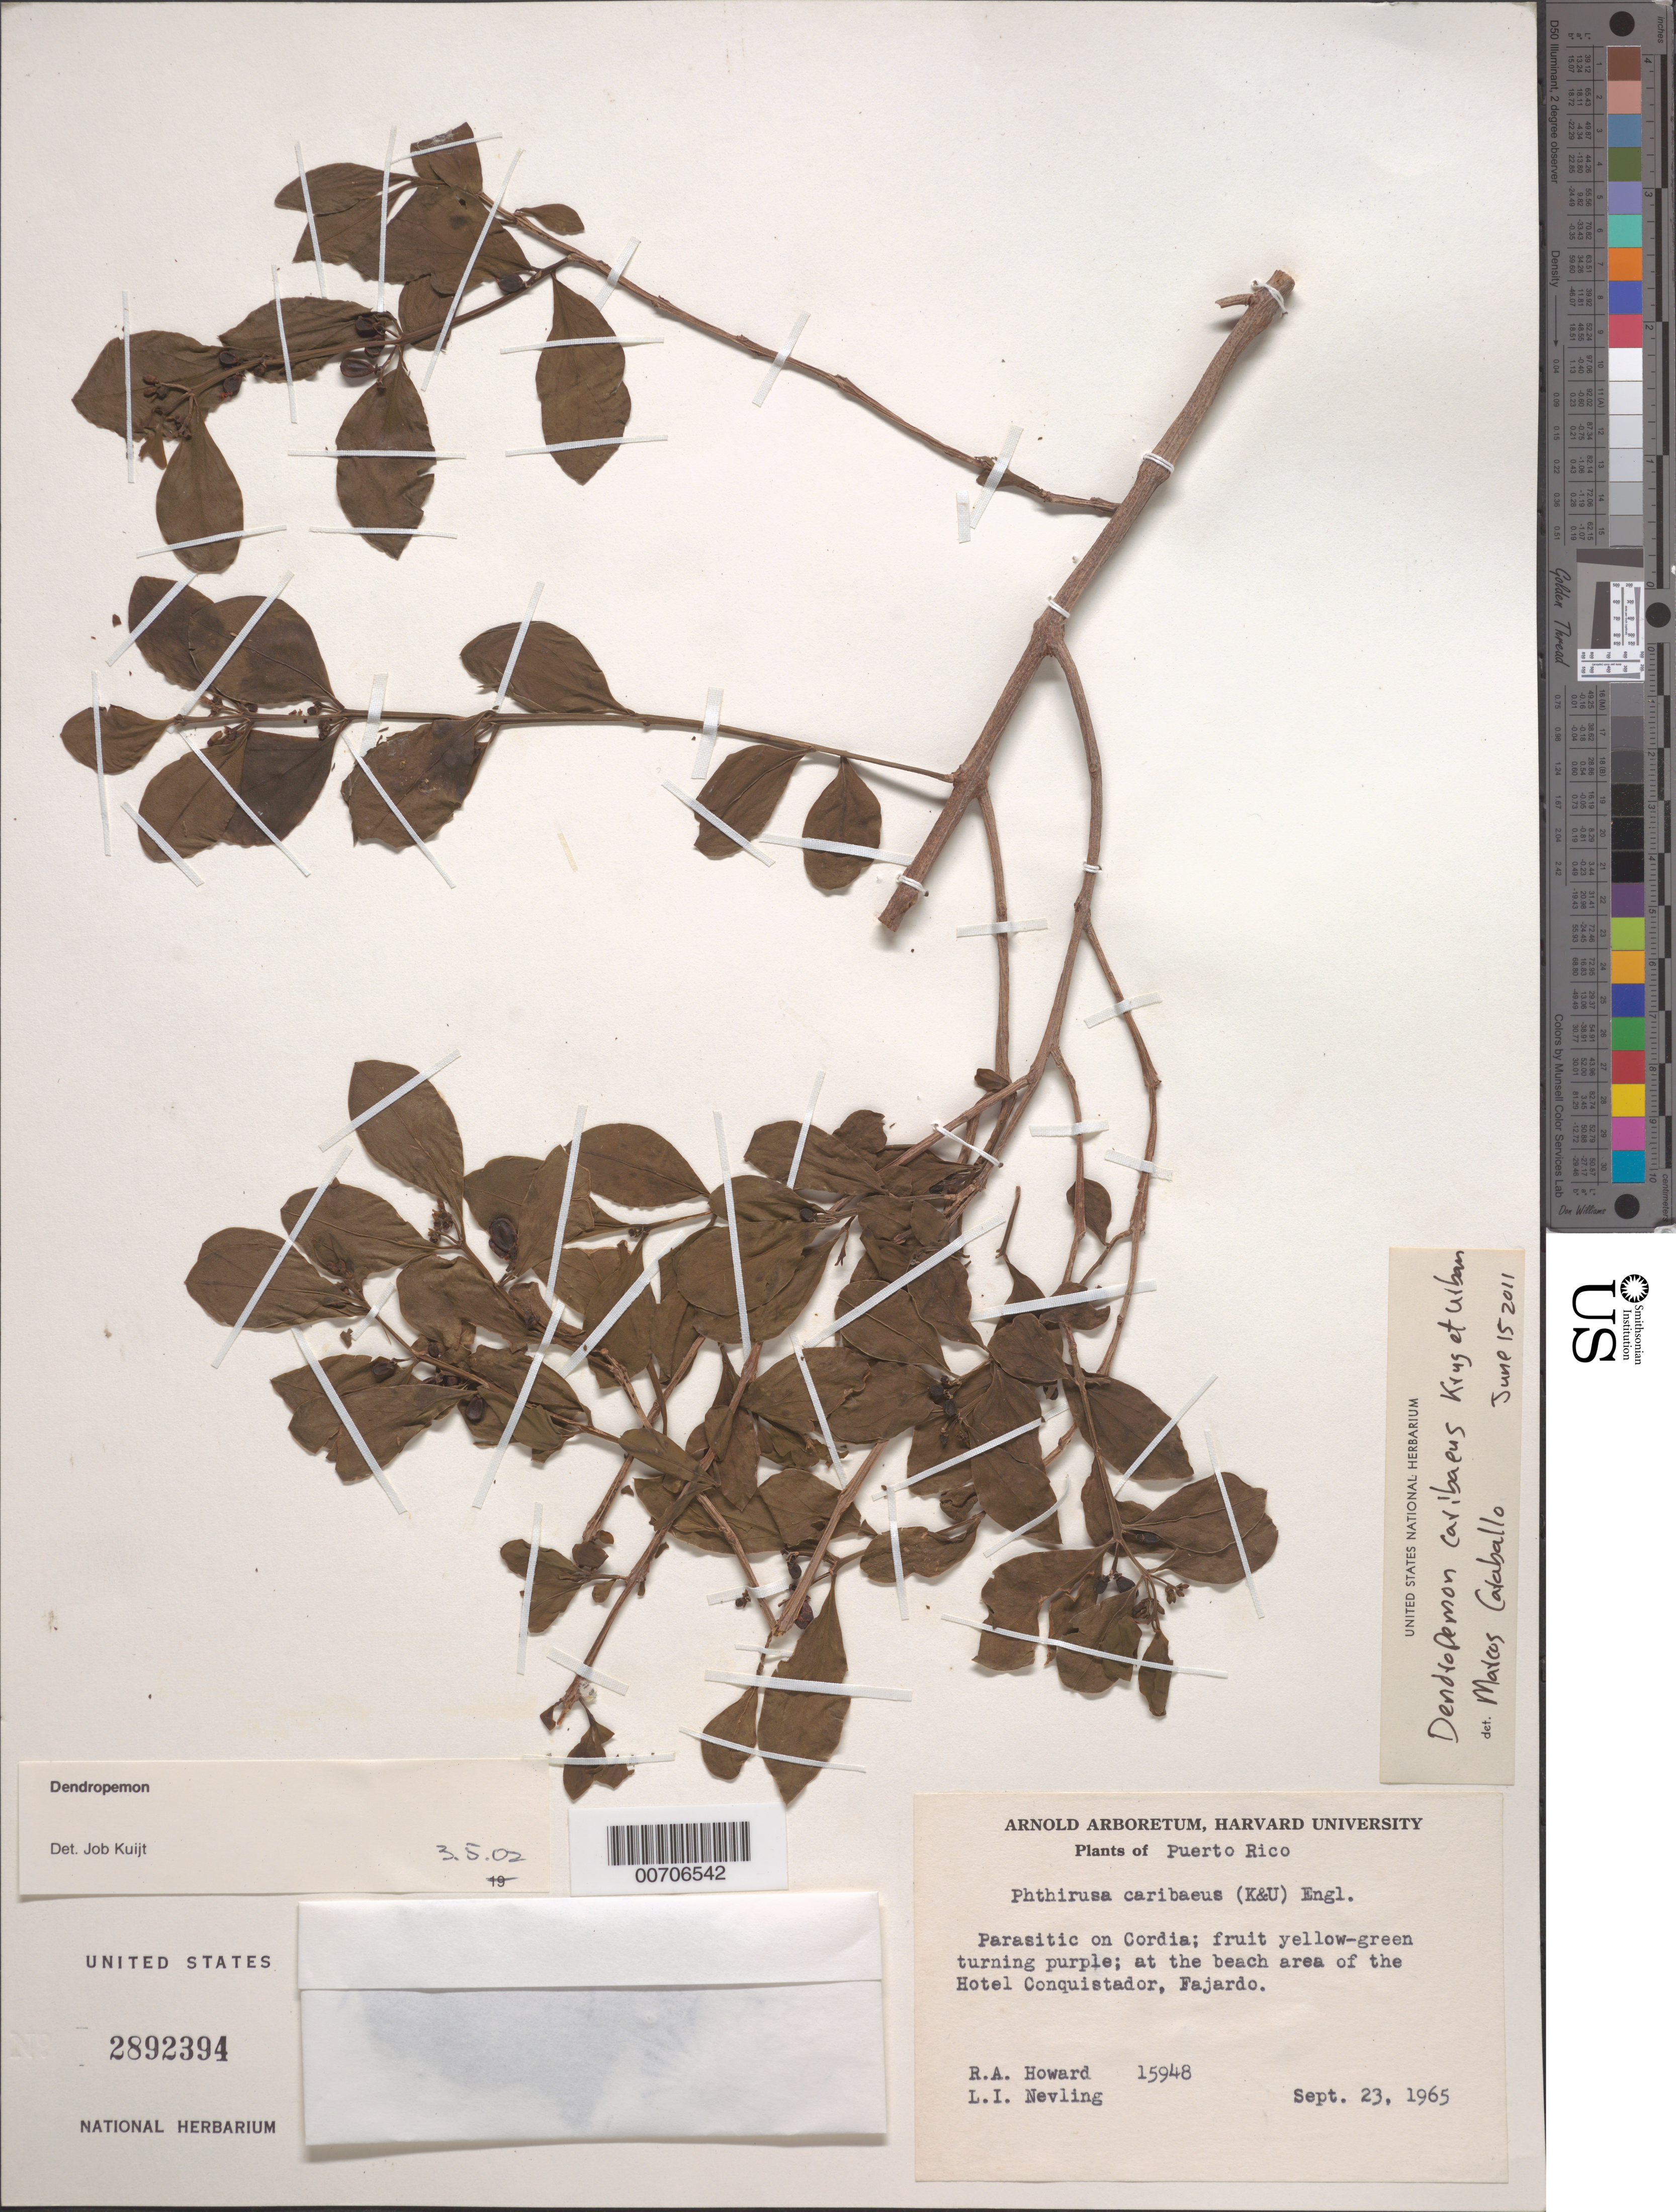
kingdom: Plantae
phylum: Tracheophyta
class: Magnoliopsida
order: Santalales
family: Loranthaceae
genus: Dendropemon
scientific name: Dendropemon caribaeus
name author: Krug & Urb.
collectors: R. A. Howard & L. Nevling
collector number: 15948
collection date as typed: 23 Sep 1965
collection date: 1965-09-23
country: Puerto Rico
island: Greater Antilles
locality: Hotel Conquistador, Fajardo; at the beach area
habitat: On Cordia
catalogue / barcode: US 2892394